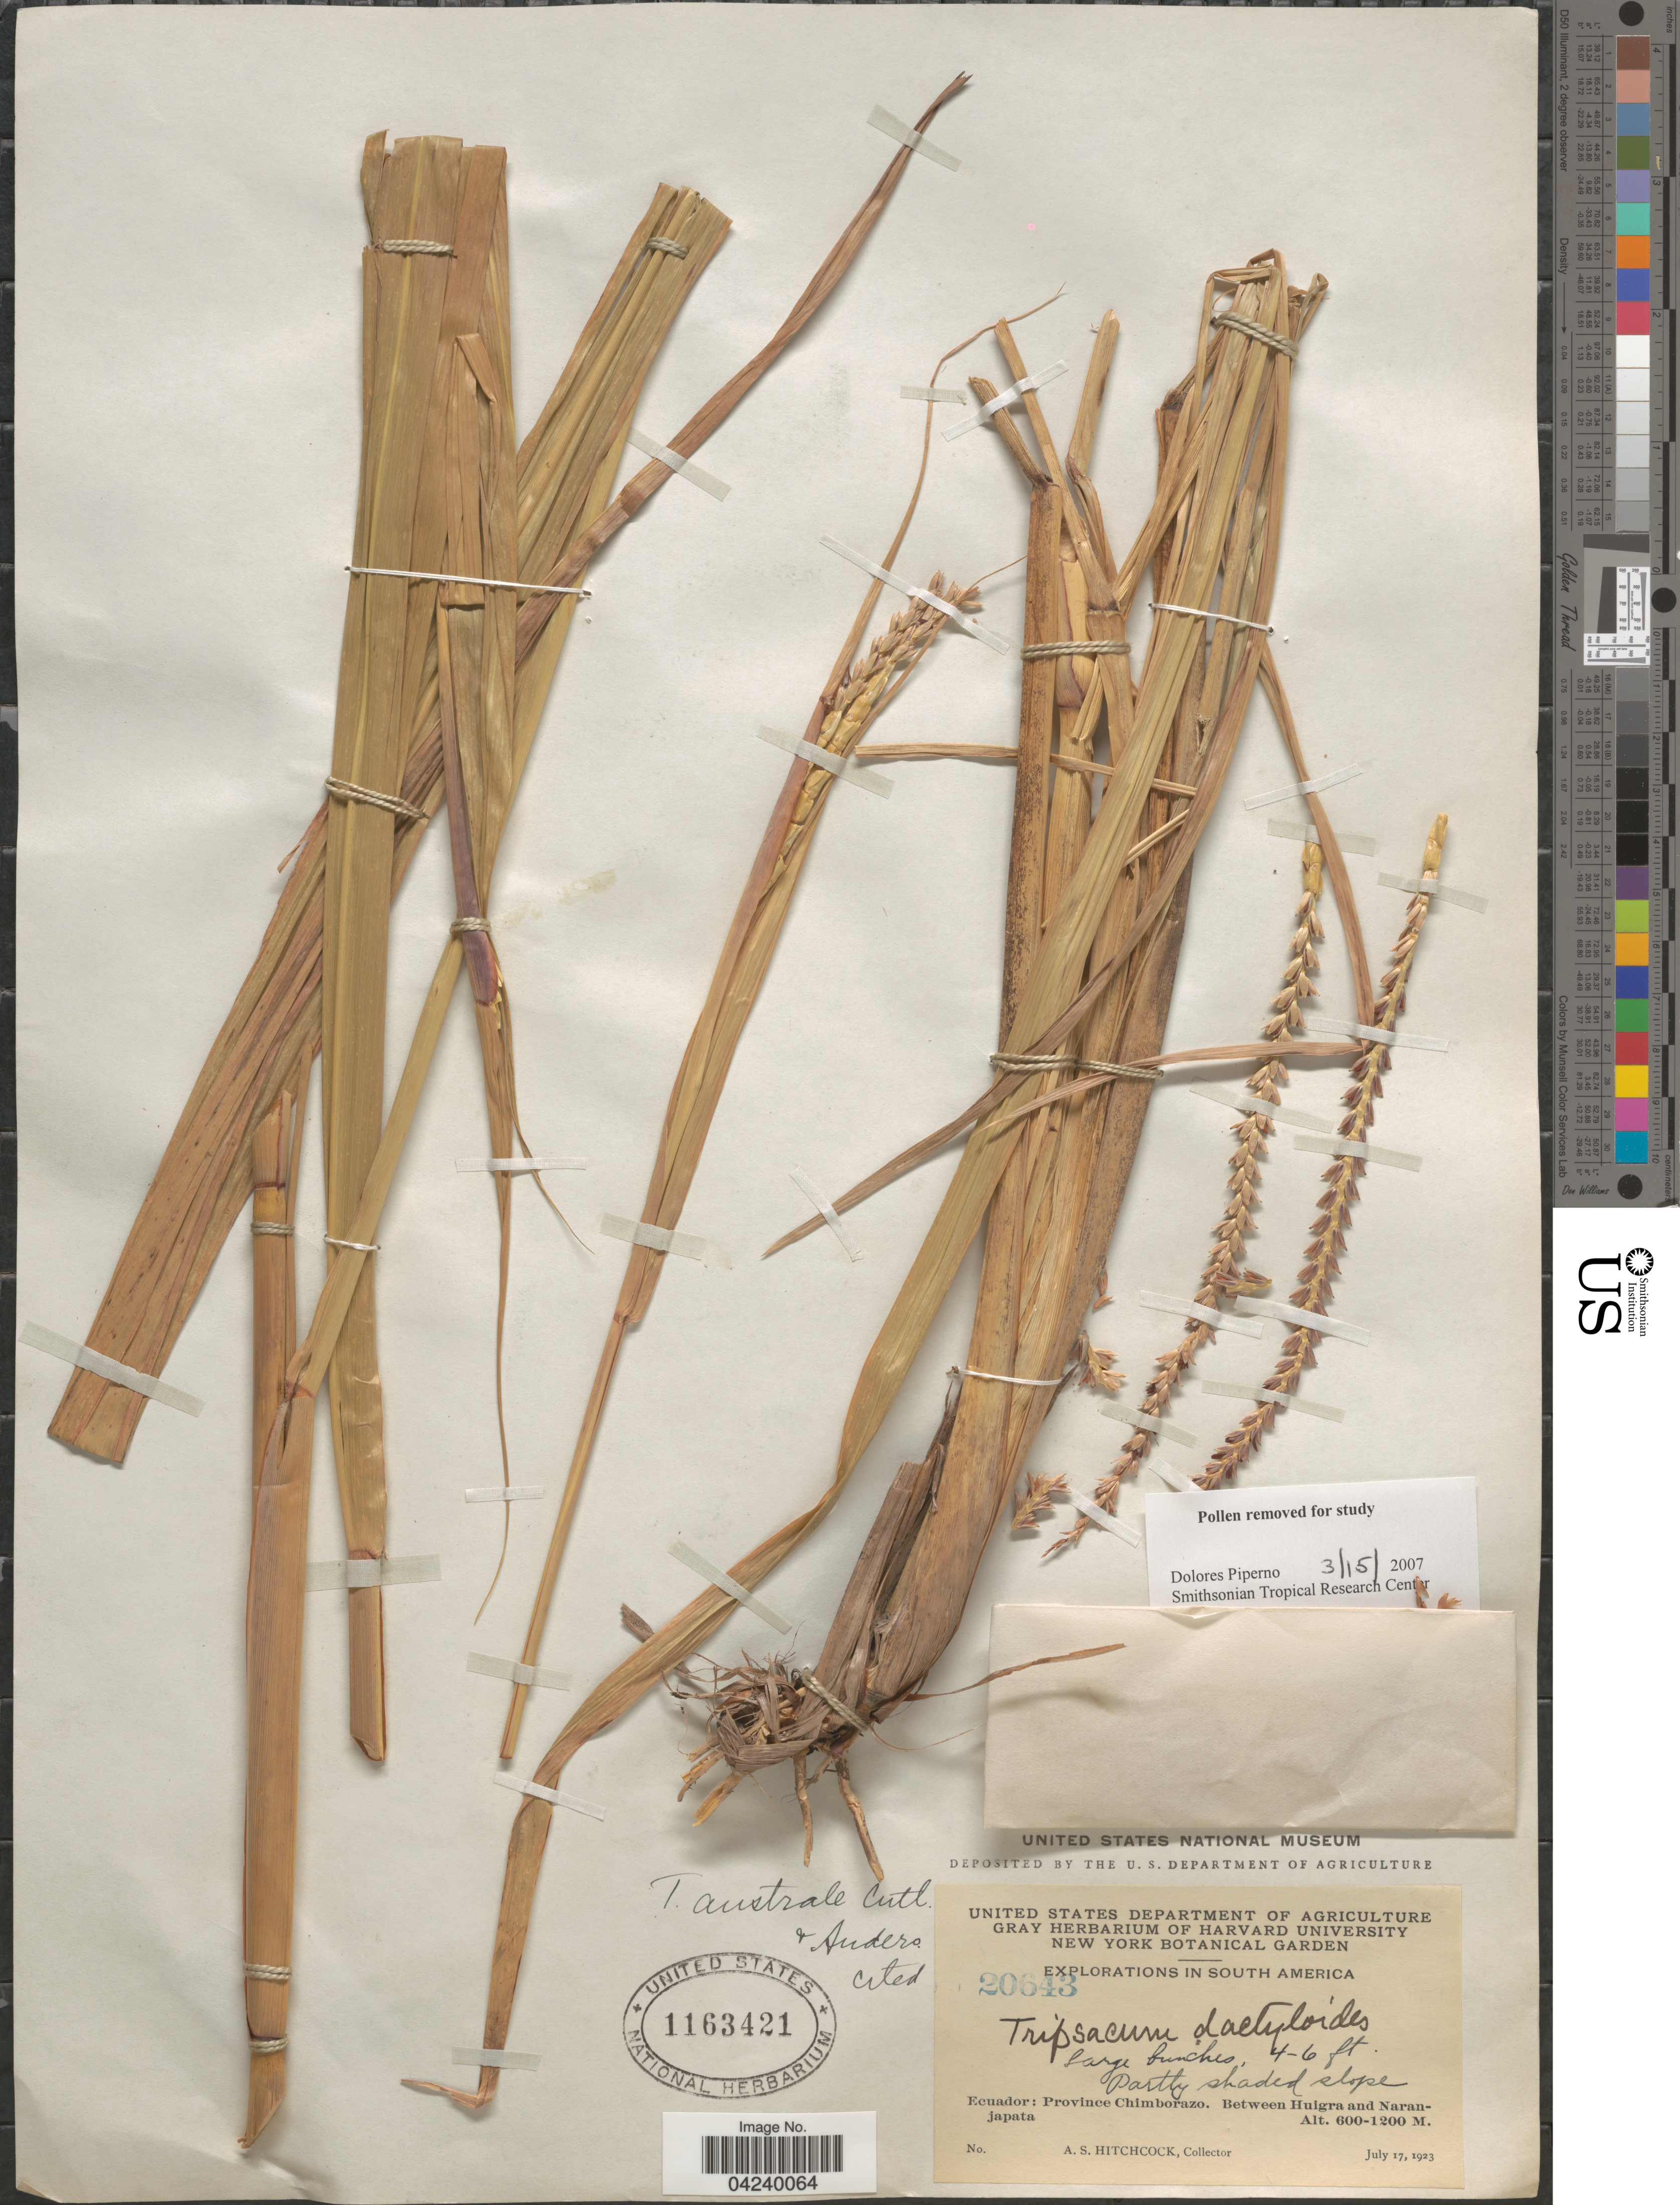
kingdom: Plantae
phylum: Tracheophyta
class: Liliopsida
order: Poales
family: Poaceae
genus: Tripsacum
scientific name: Tripsacum australe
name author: H.C. Cutler & E.S. Anderson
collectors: A. S. Hitchcock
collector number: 20643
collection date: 1923-07-17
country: Ecuador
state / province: Chimborazo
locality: Explorations in South America. Between Huigra and Naranjapata.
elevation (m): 600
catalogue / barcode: US 1163421